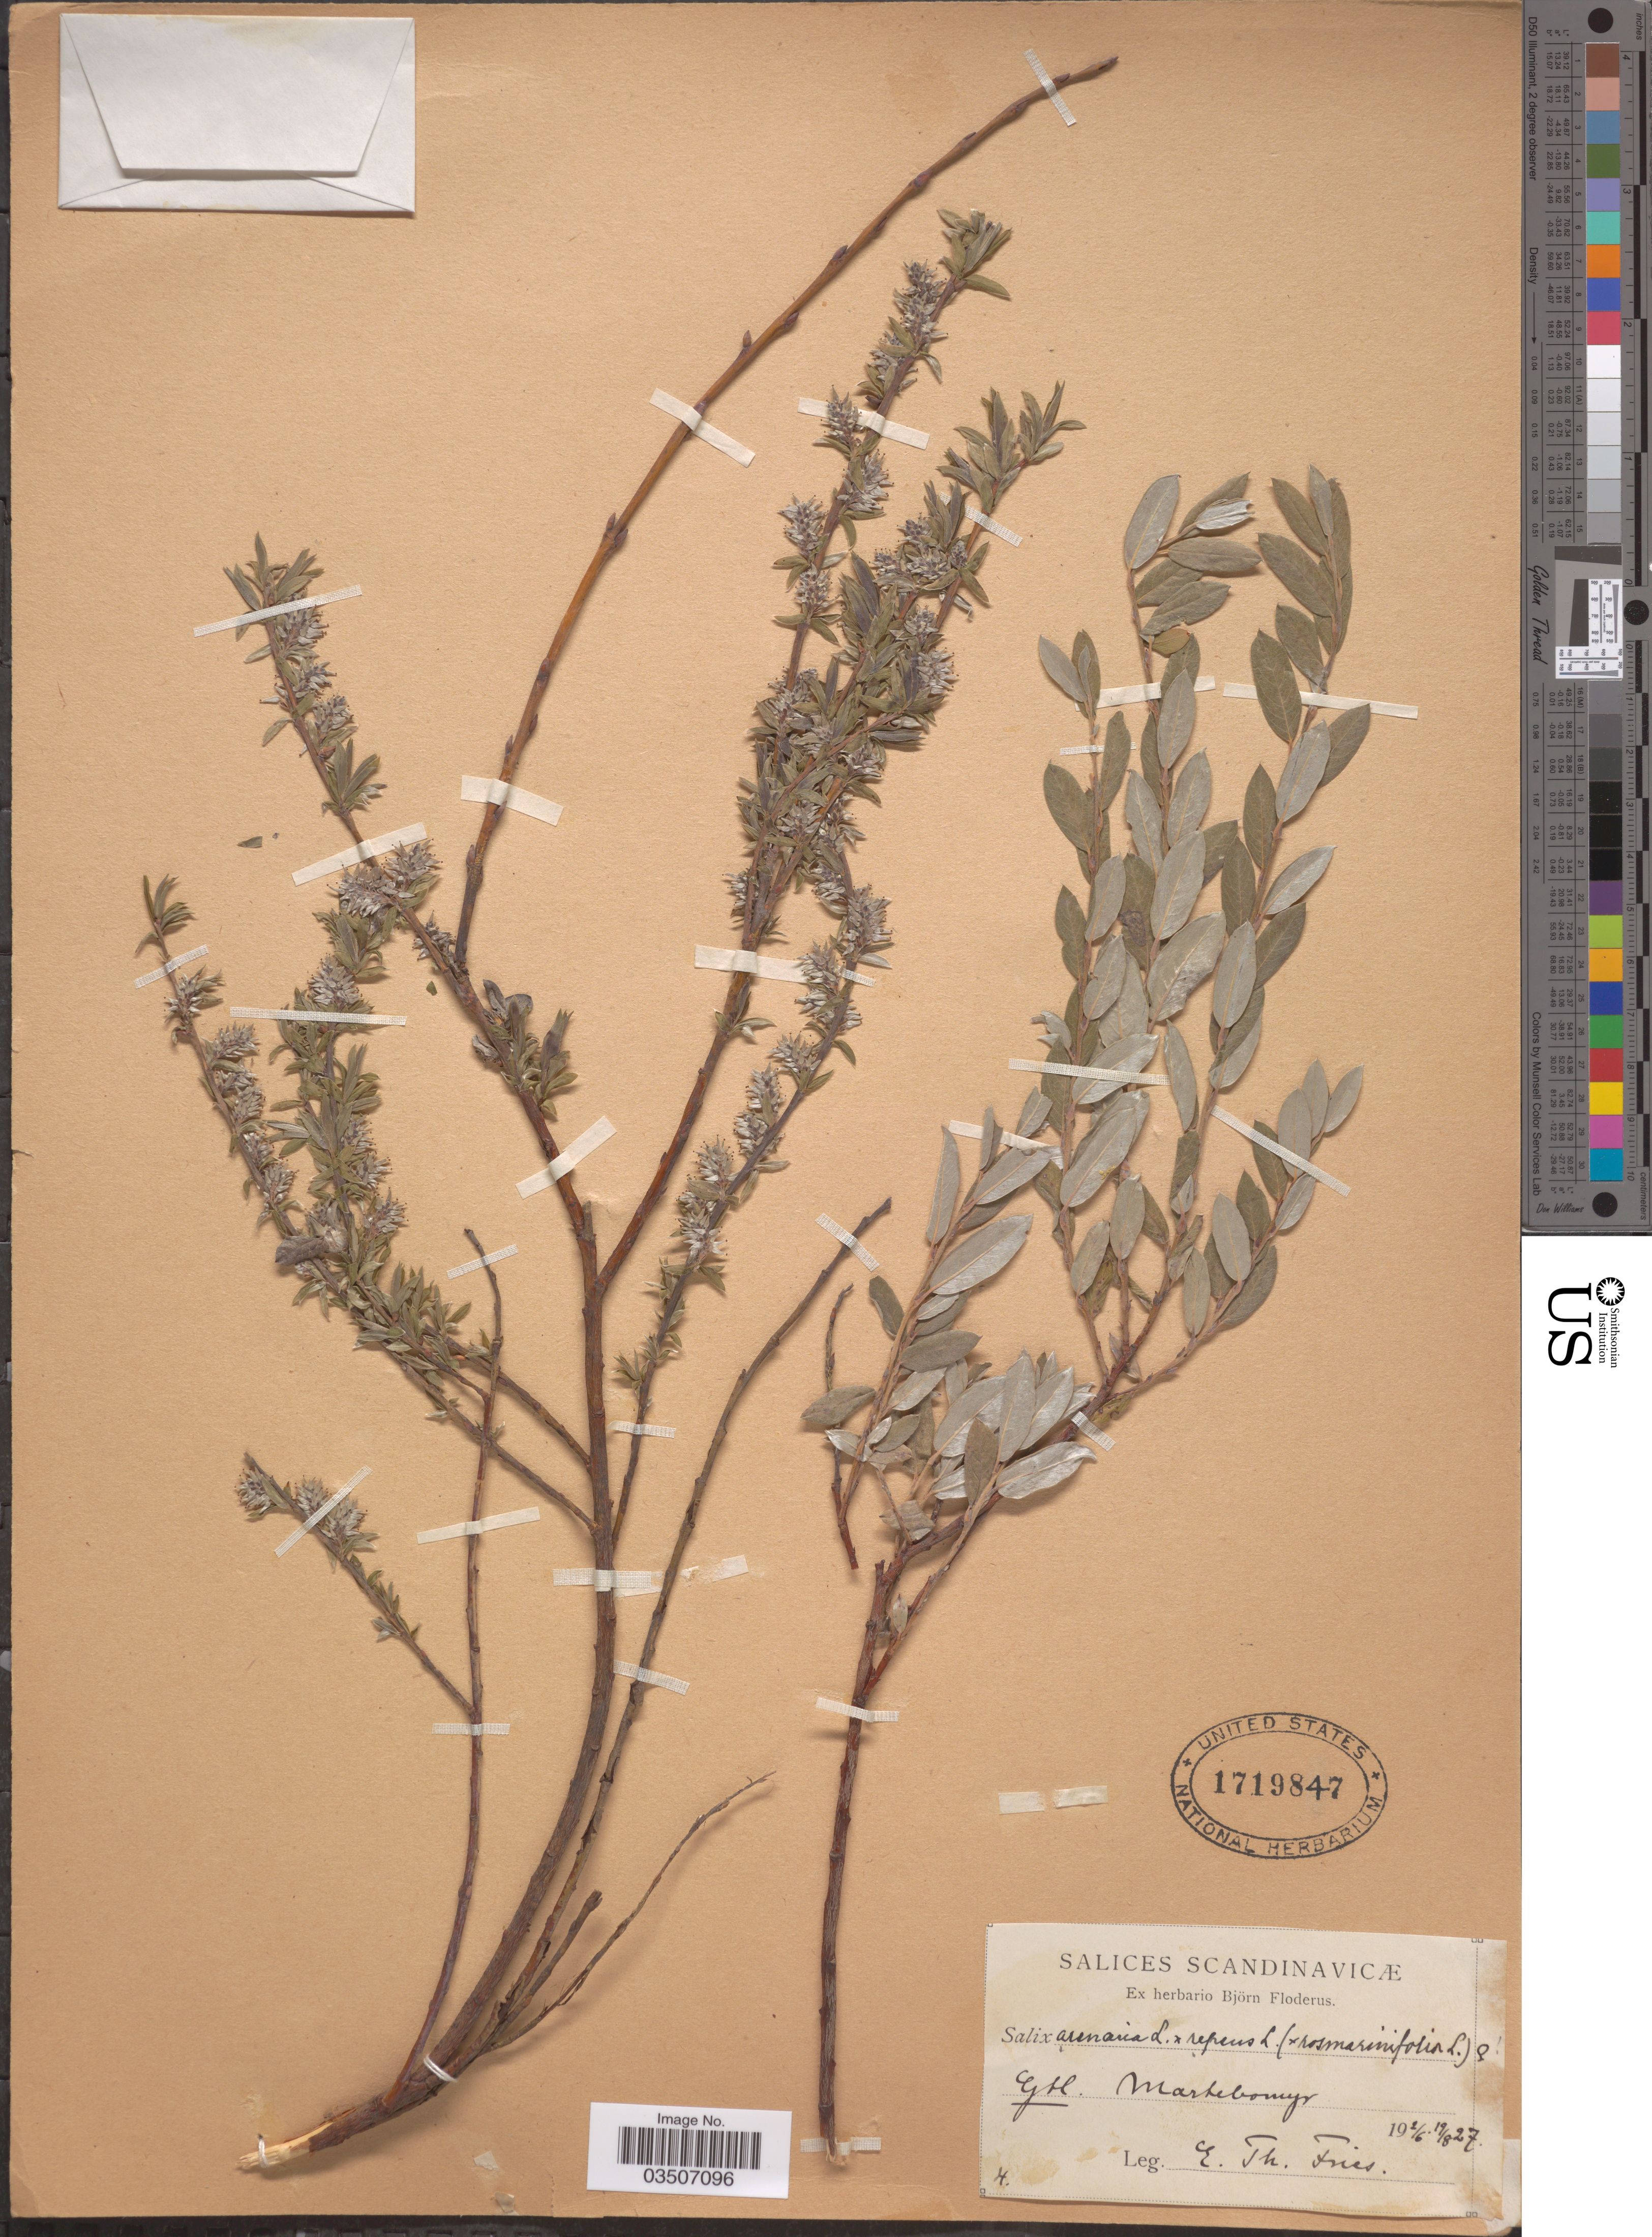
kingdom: Plantae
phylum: Tracheophyta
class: Magnoliopsida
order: Malpighiales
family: Salicaceae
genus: Salix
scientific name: Salix arenaria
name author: L.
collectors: E. Fries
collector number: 4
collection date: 1927-06-02/1927-08-19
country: Sweden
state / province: Gotland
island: Gotland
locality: Scandinavicae. Gtl. Martebomyr.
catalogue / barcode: US 1719847